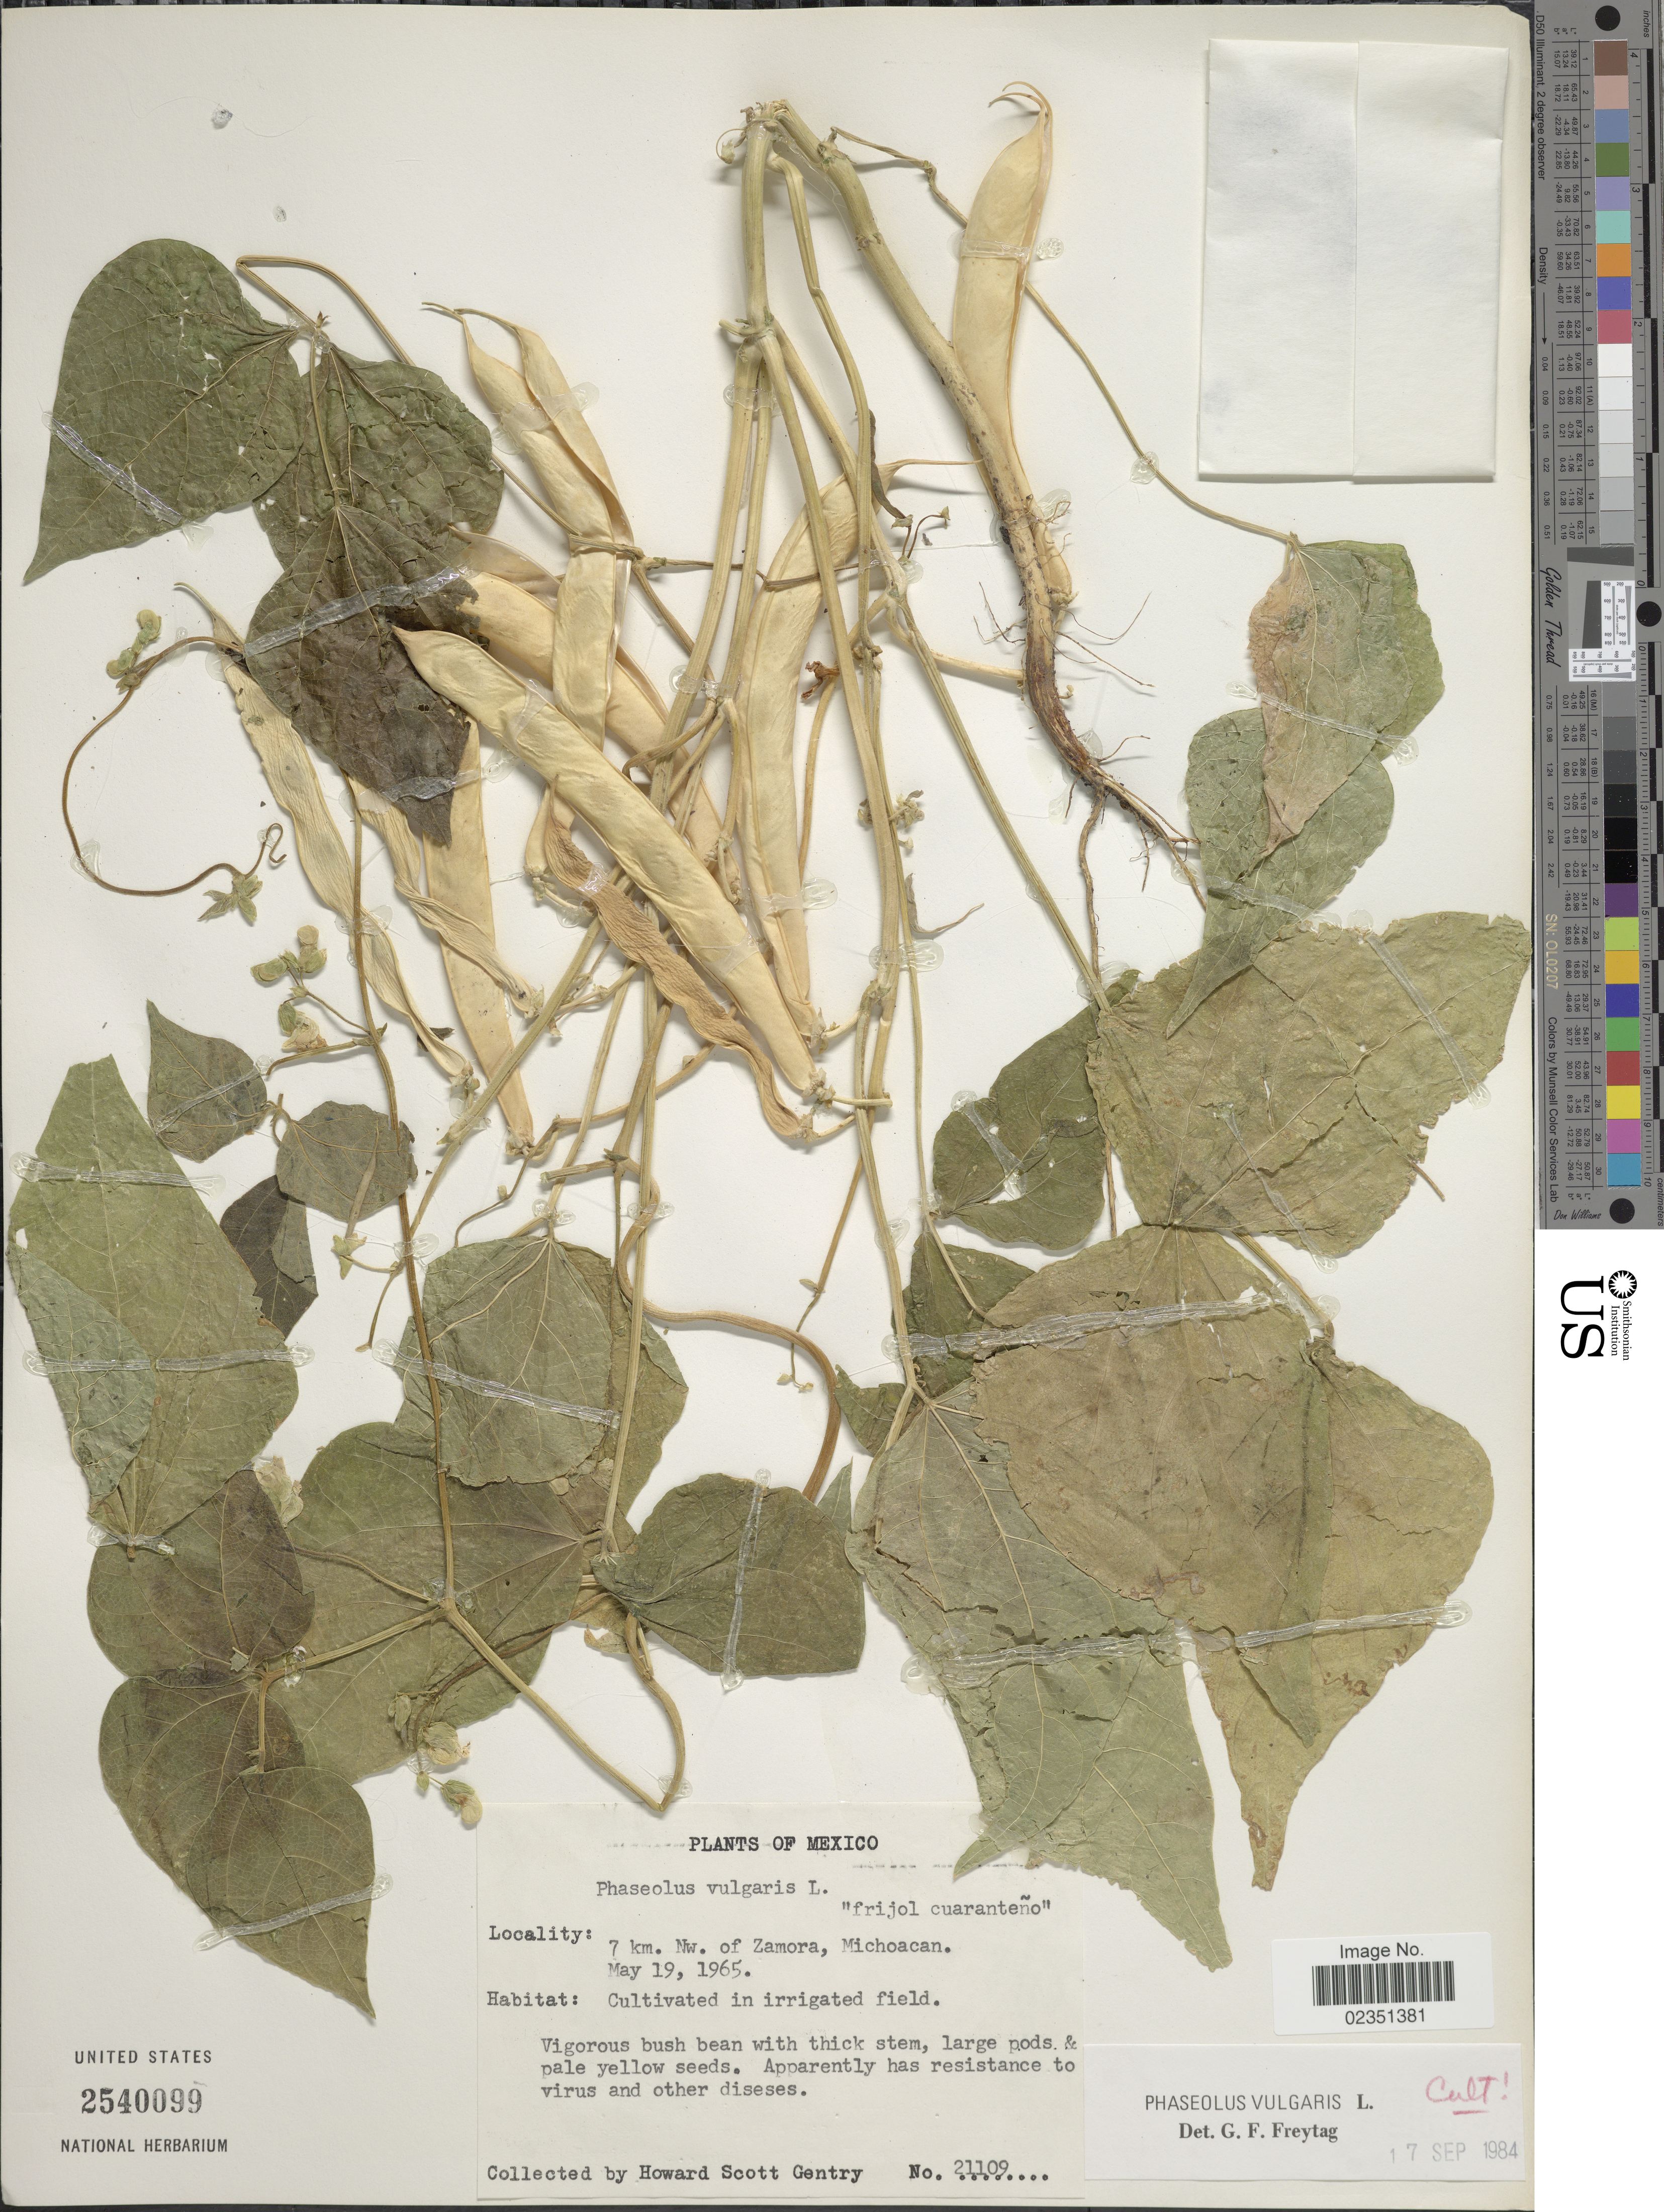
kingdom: Plantae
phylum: Tracheophyta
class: Magnoliopsida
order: Fabales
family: Fabaceae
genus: Phaseolus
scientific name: Phaseolus vulgaris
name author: L.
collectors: H. S. Gentry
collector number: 21109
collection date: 1965-05-19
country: Mexico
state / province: Michoacán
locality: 7 km. Nw. of Zamora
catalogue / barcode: US 2540099